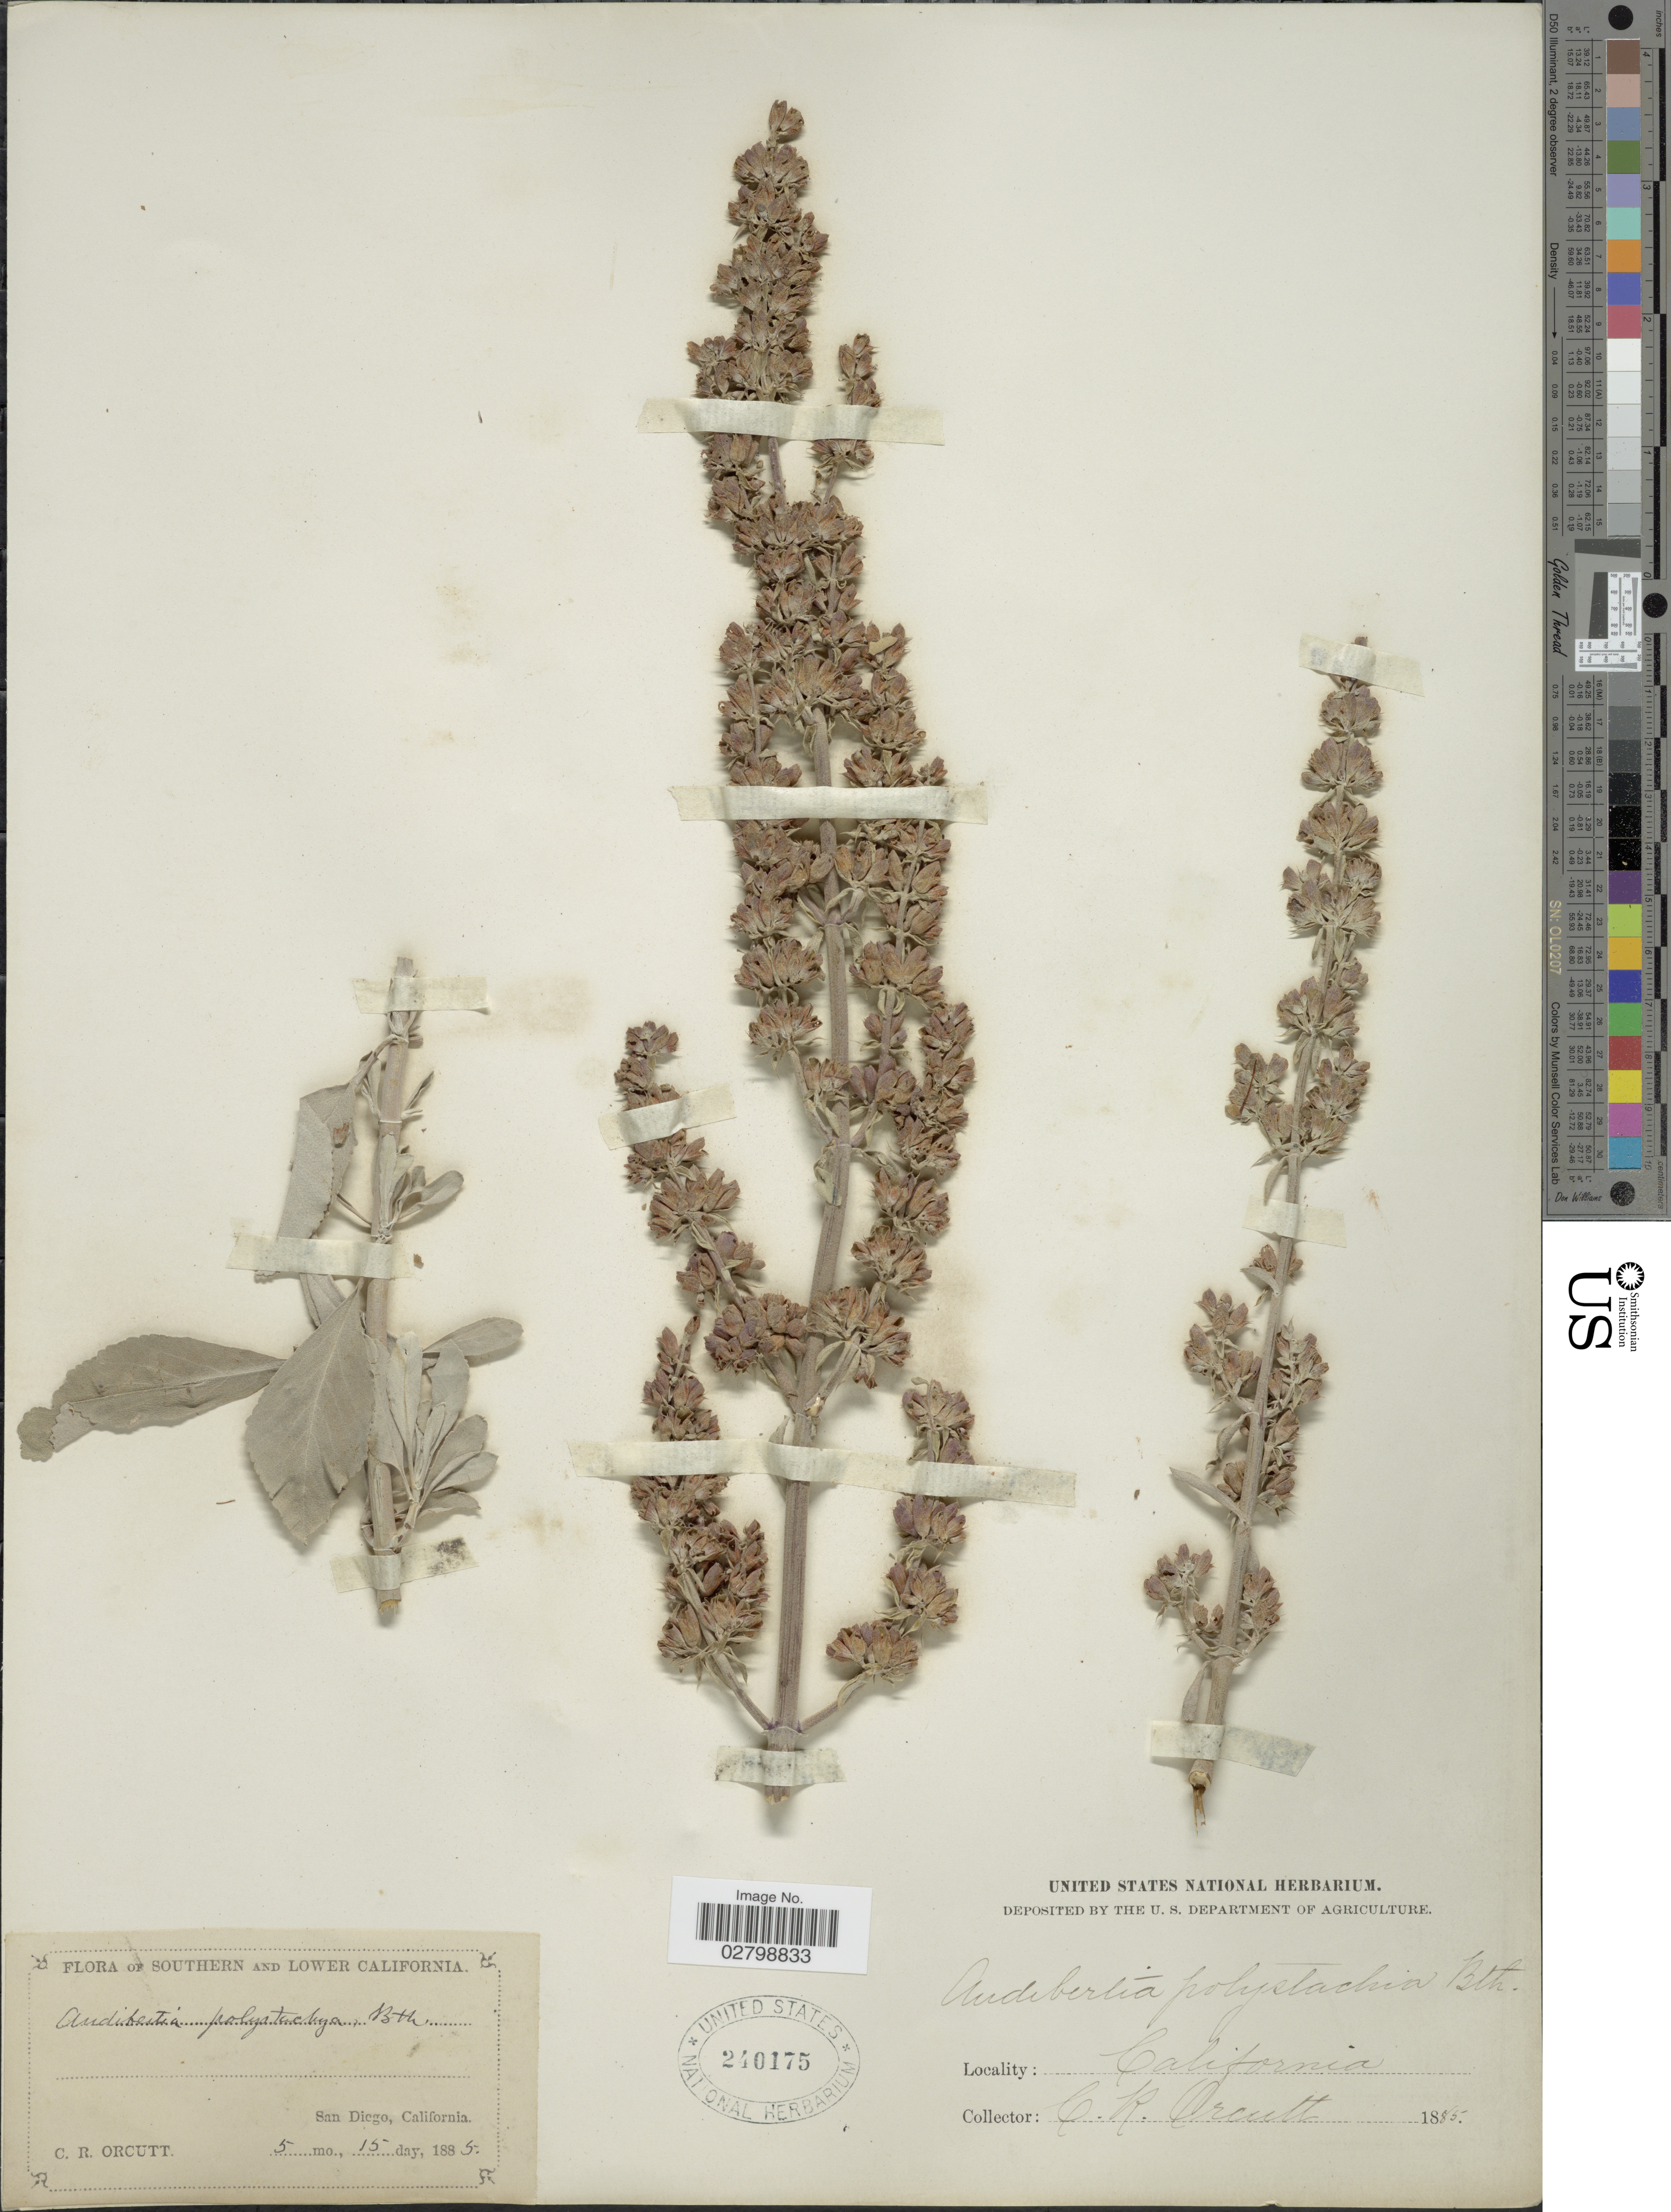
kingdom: Plantae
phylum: Tracheophyta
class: Magnoliopsida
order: Lamiales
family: Lamiaceae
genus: Salvia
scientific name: Salvia apiana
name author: Jeps.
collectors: C. R. Orcutt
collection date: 1885-05-15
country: United States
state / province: California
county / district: San Diego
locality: Southern and Lower California. San Diego.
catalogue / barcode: US 240175